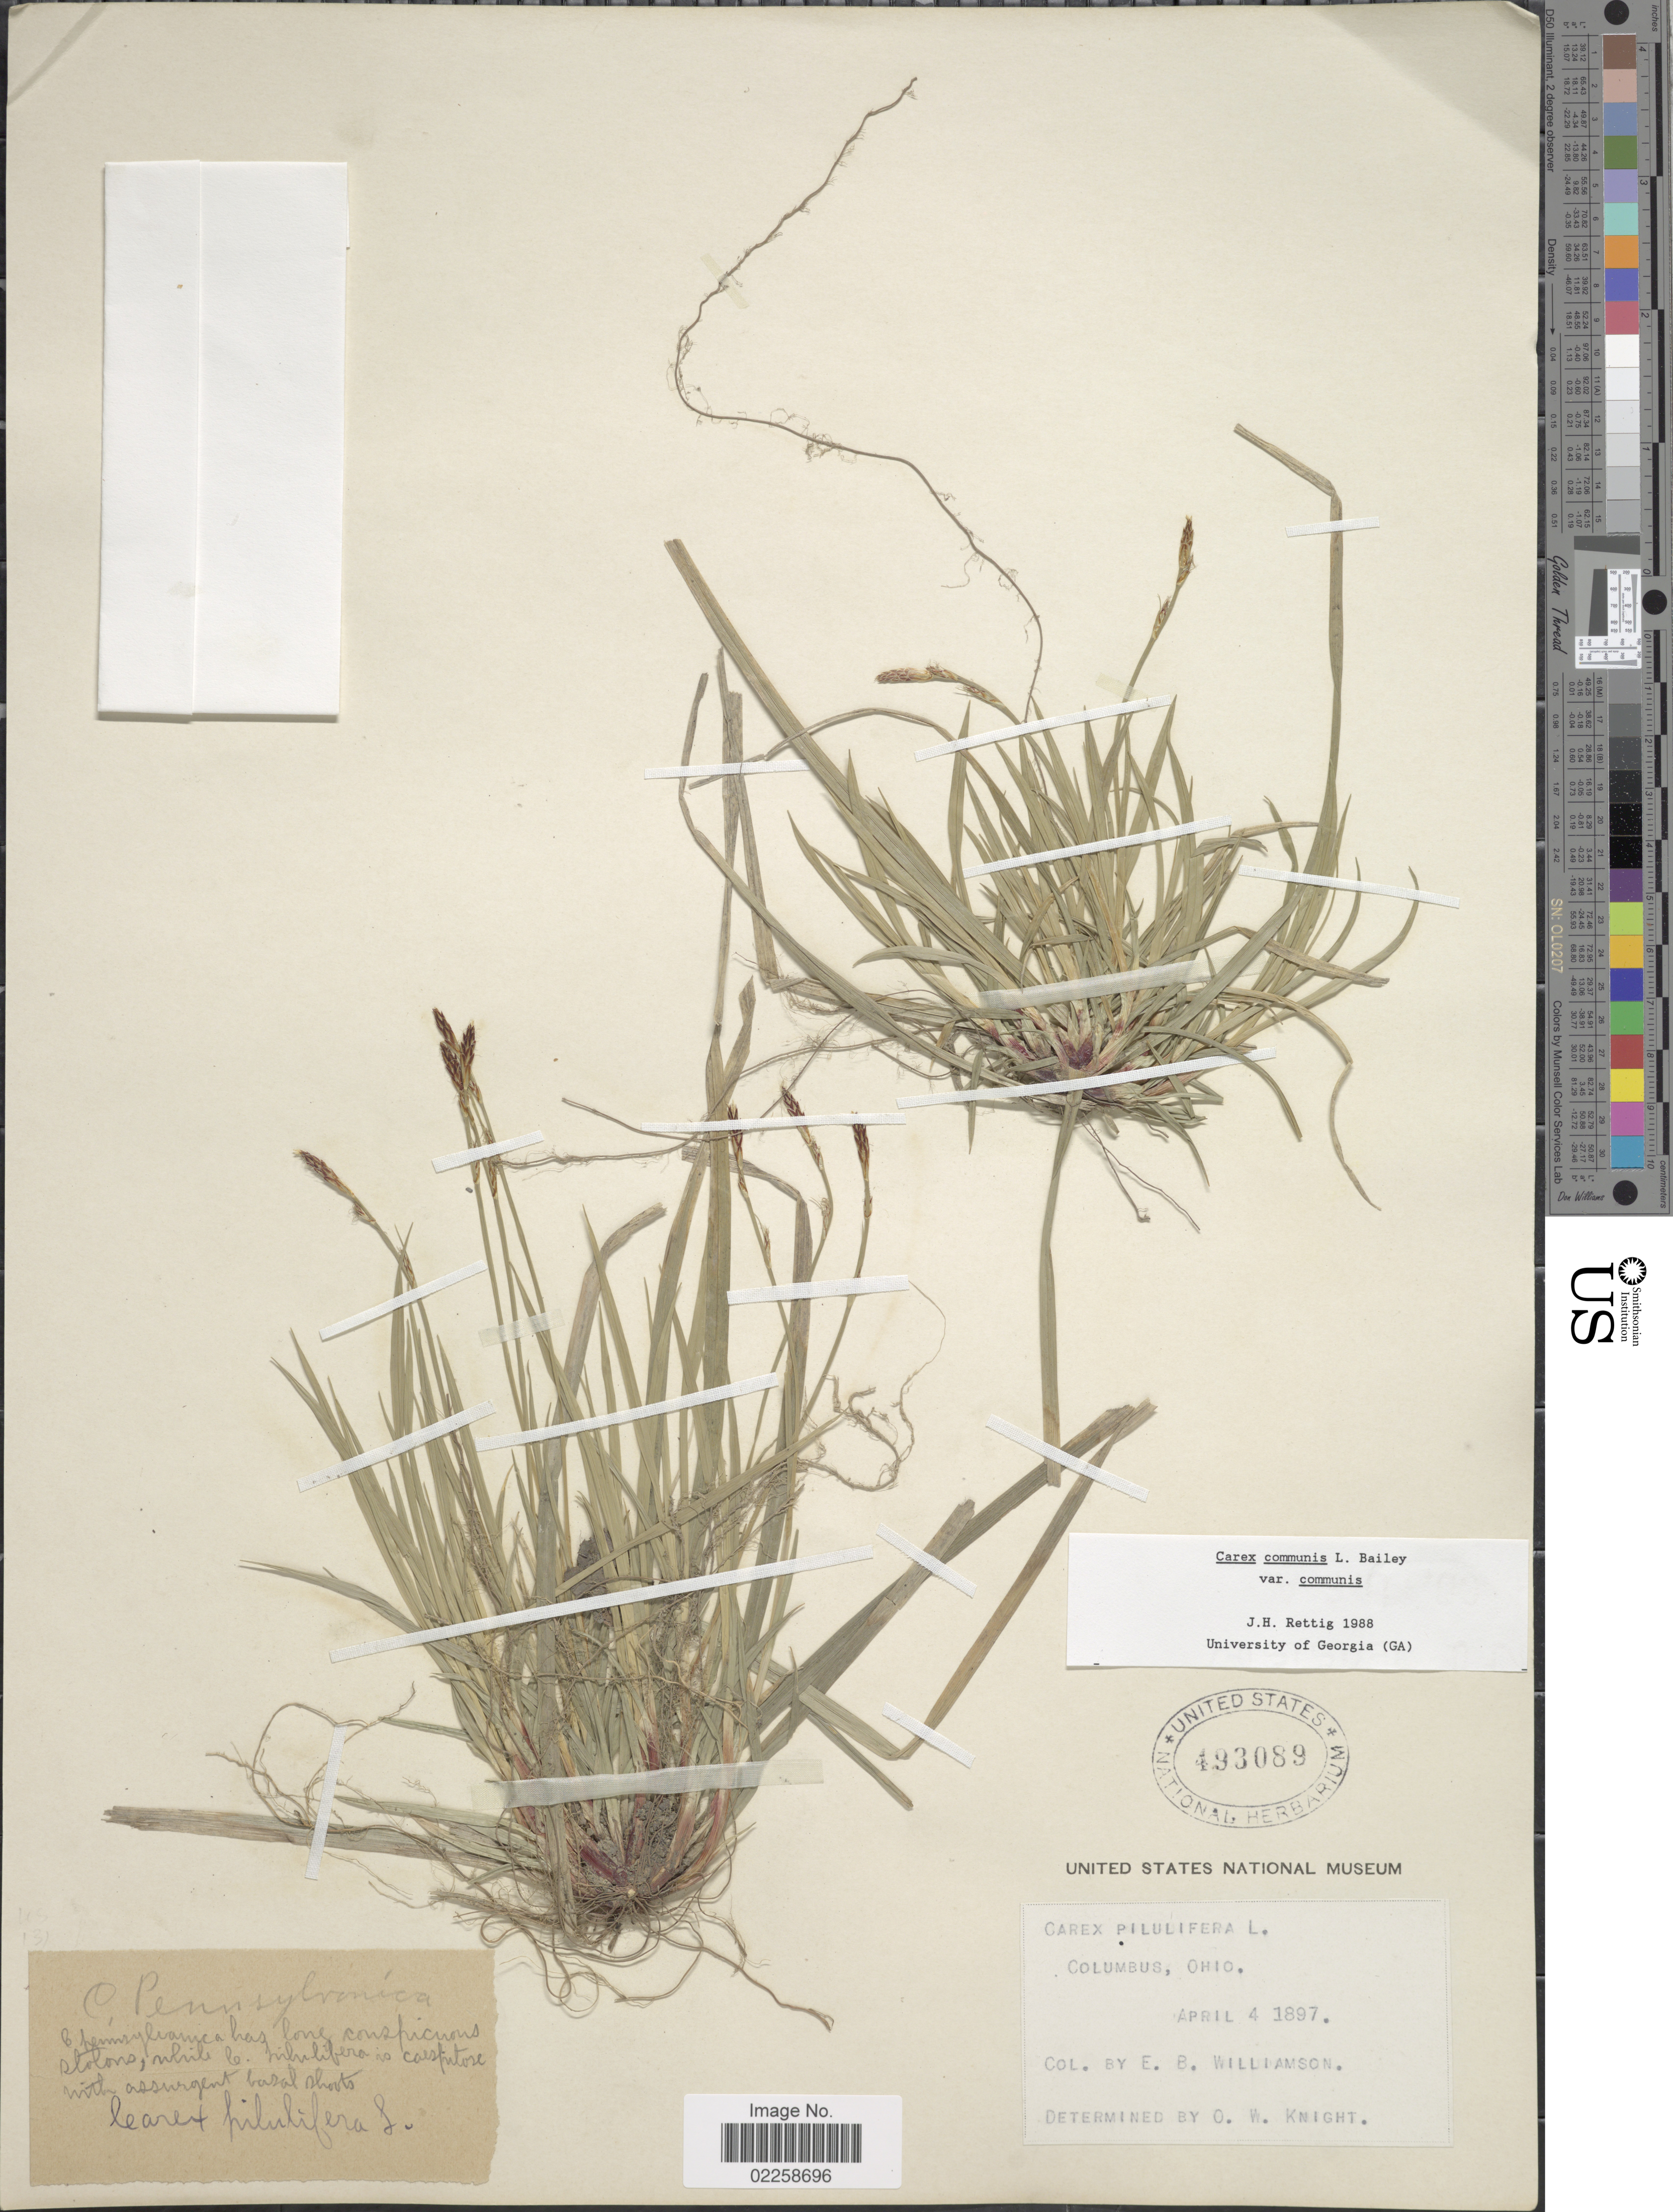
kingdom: Plantae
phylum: Tracheophyta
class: Liliopsida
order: Poales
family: Cyperaceae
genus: Carex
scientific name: Carex communis var. communis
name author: L.H. Bailey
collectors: E. Williamson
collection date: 1897-04-04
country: United States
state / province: Ohio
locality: Columbus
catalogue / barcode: US 493089